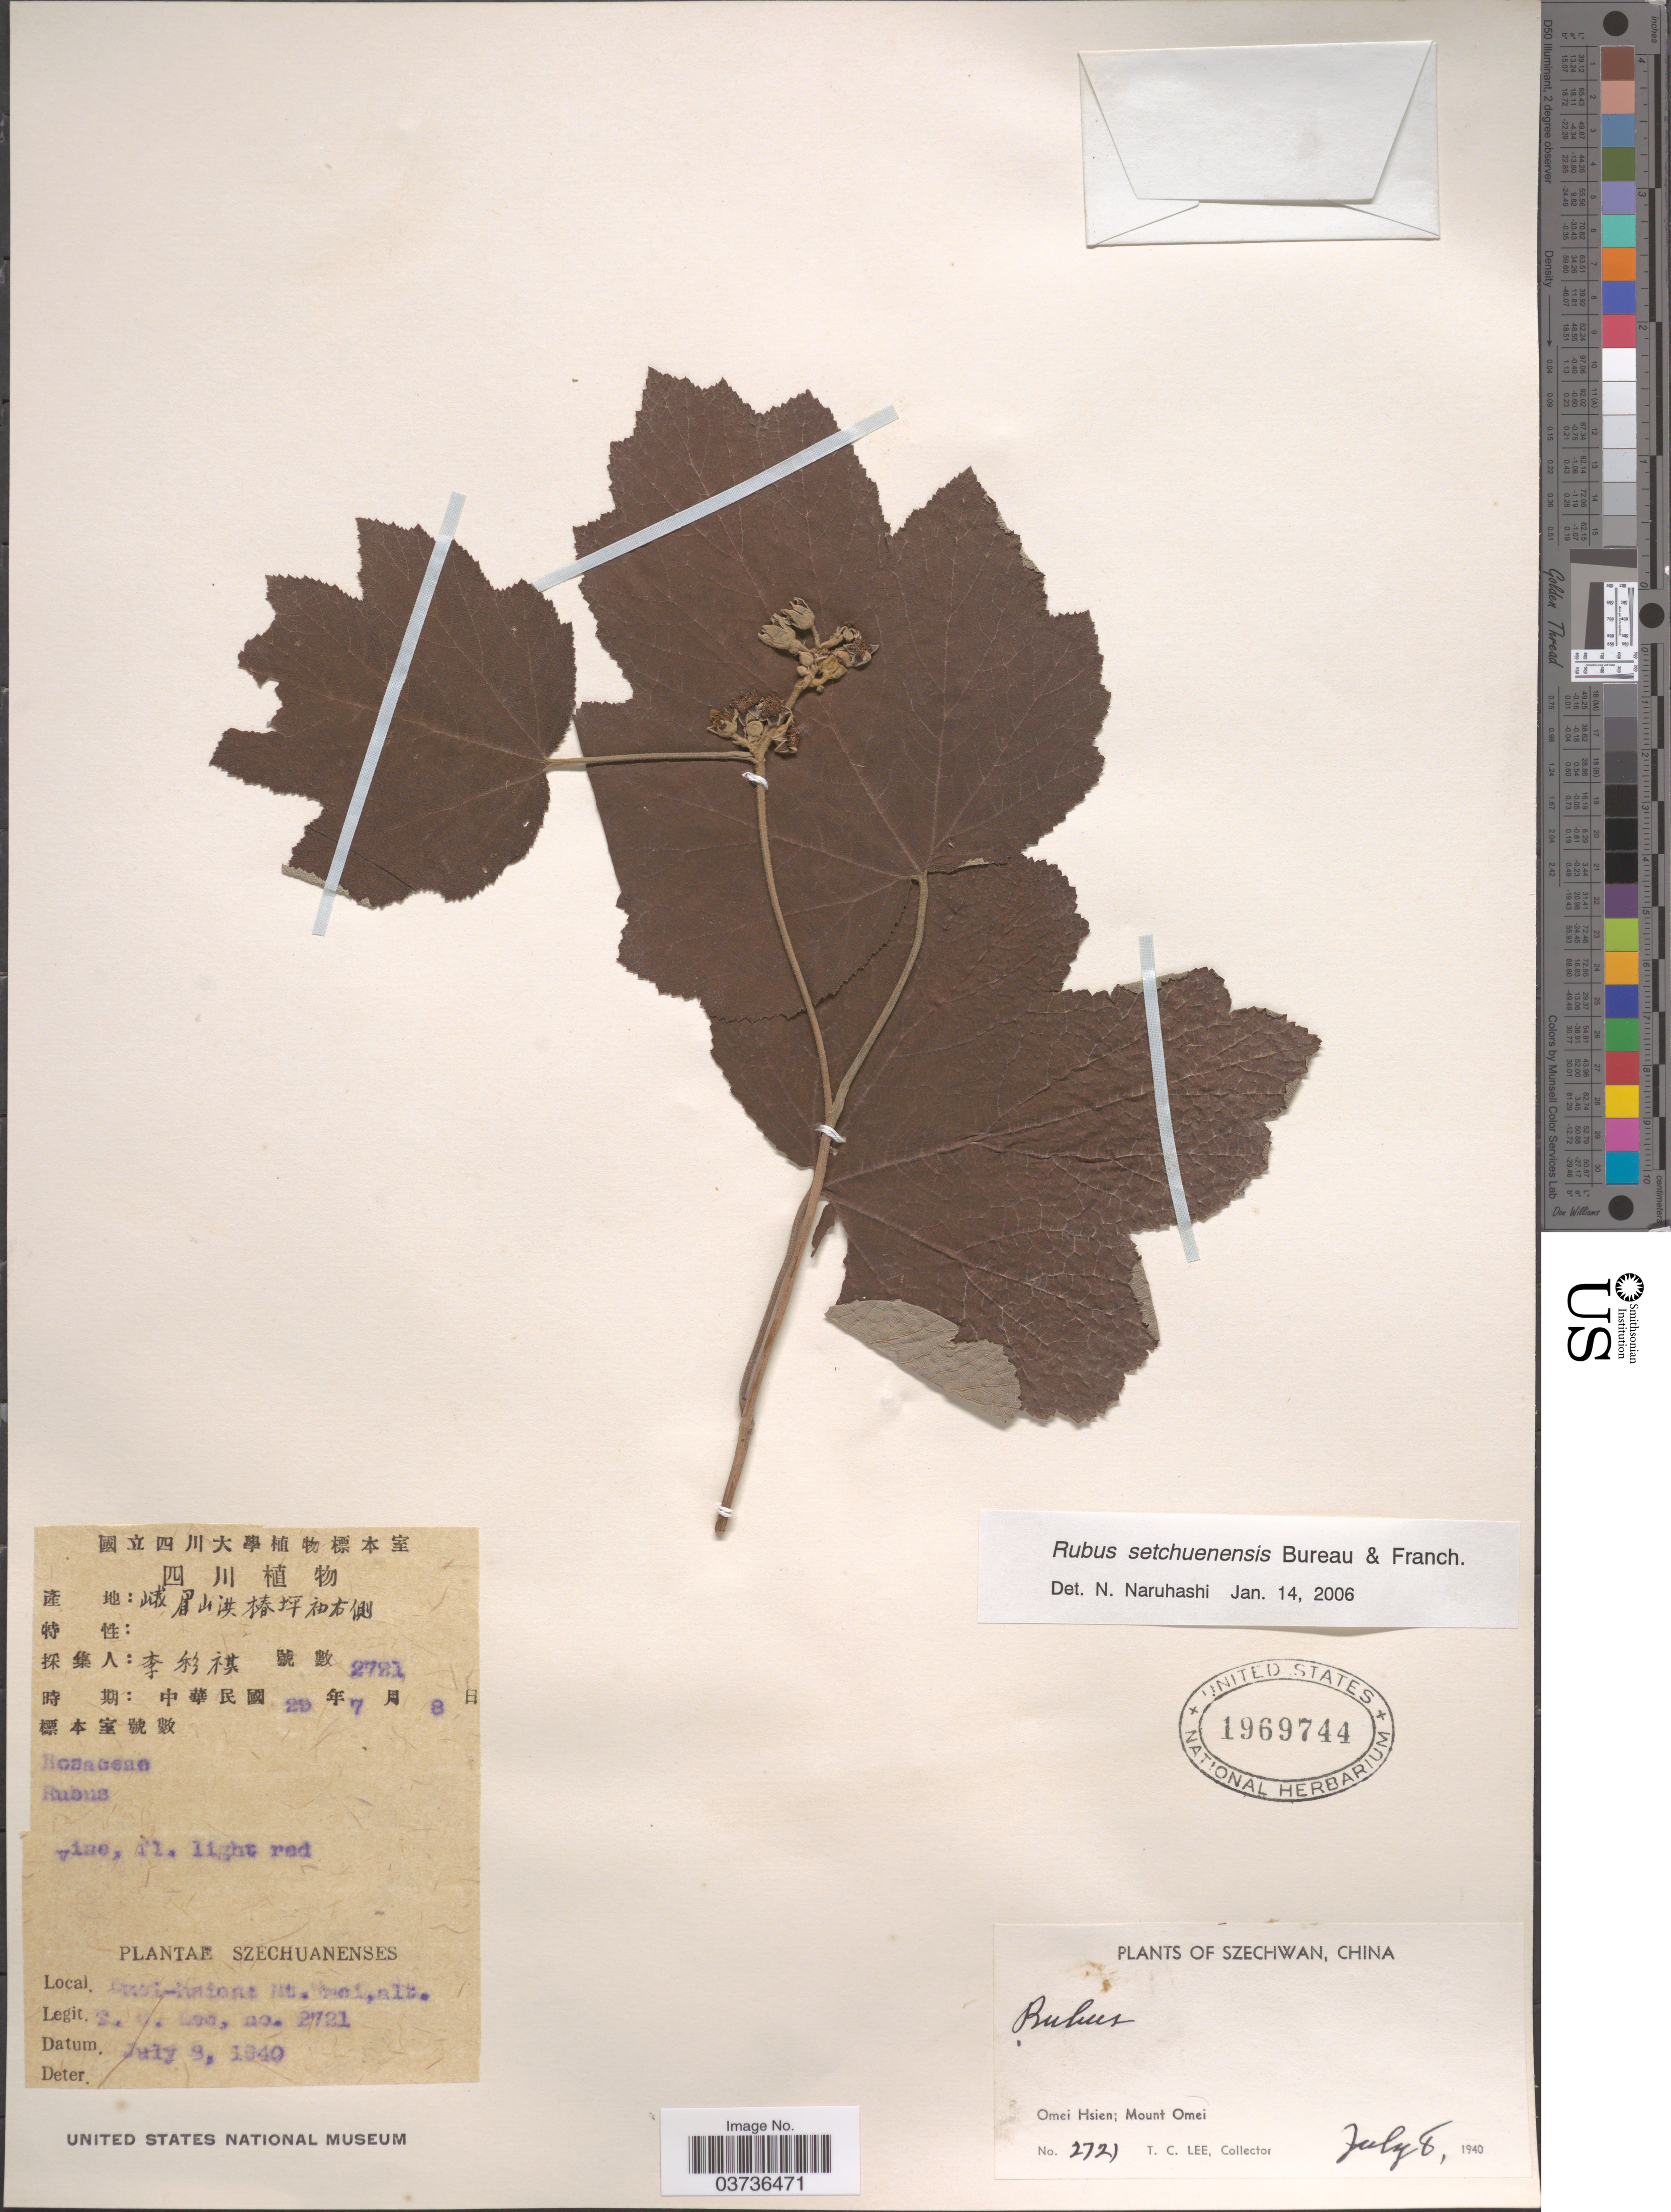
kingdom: Plantae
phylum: Tracheophyta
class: Magnoliopsida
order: Rosales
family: Rosaceae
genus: Rubus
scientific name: Rubus setchuenensis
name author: Bureau & Franch.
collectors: T. Lee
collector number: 2721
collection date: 1940-07-08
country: China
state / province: Sichuan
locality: Szechwan. Omei Hsien; Mount Omei.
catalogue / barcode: US 1969744